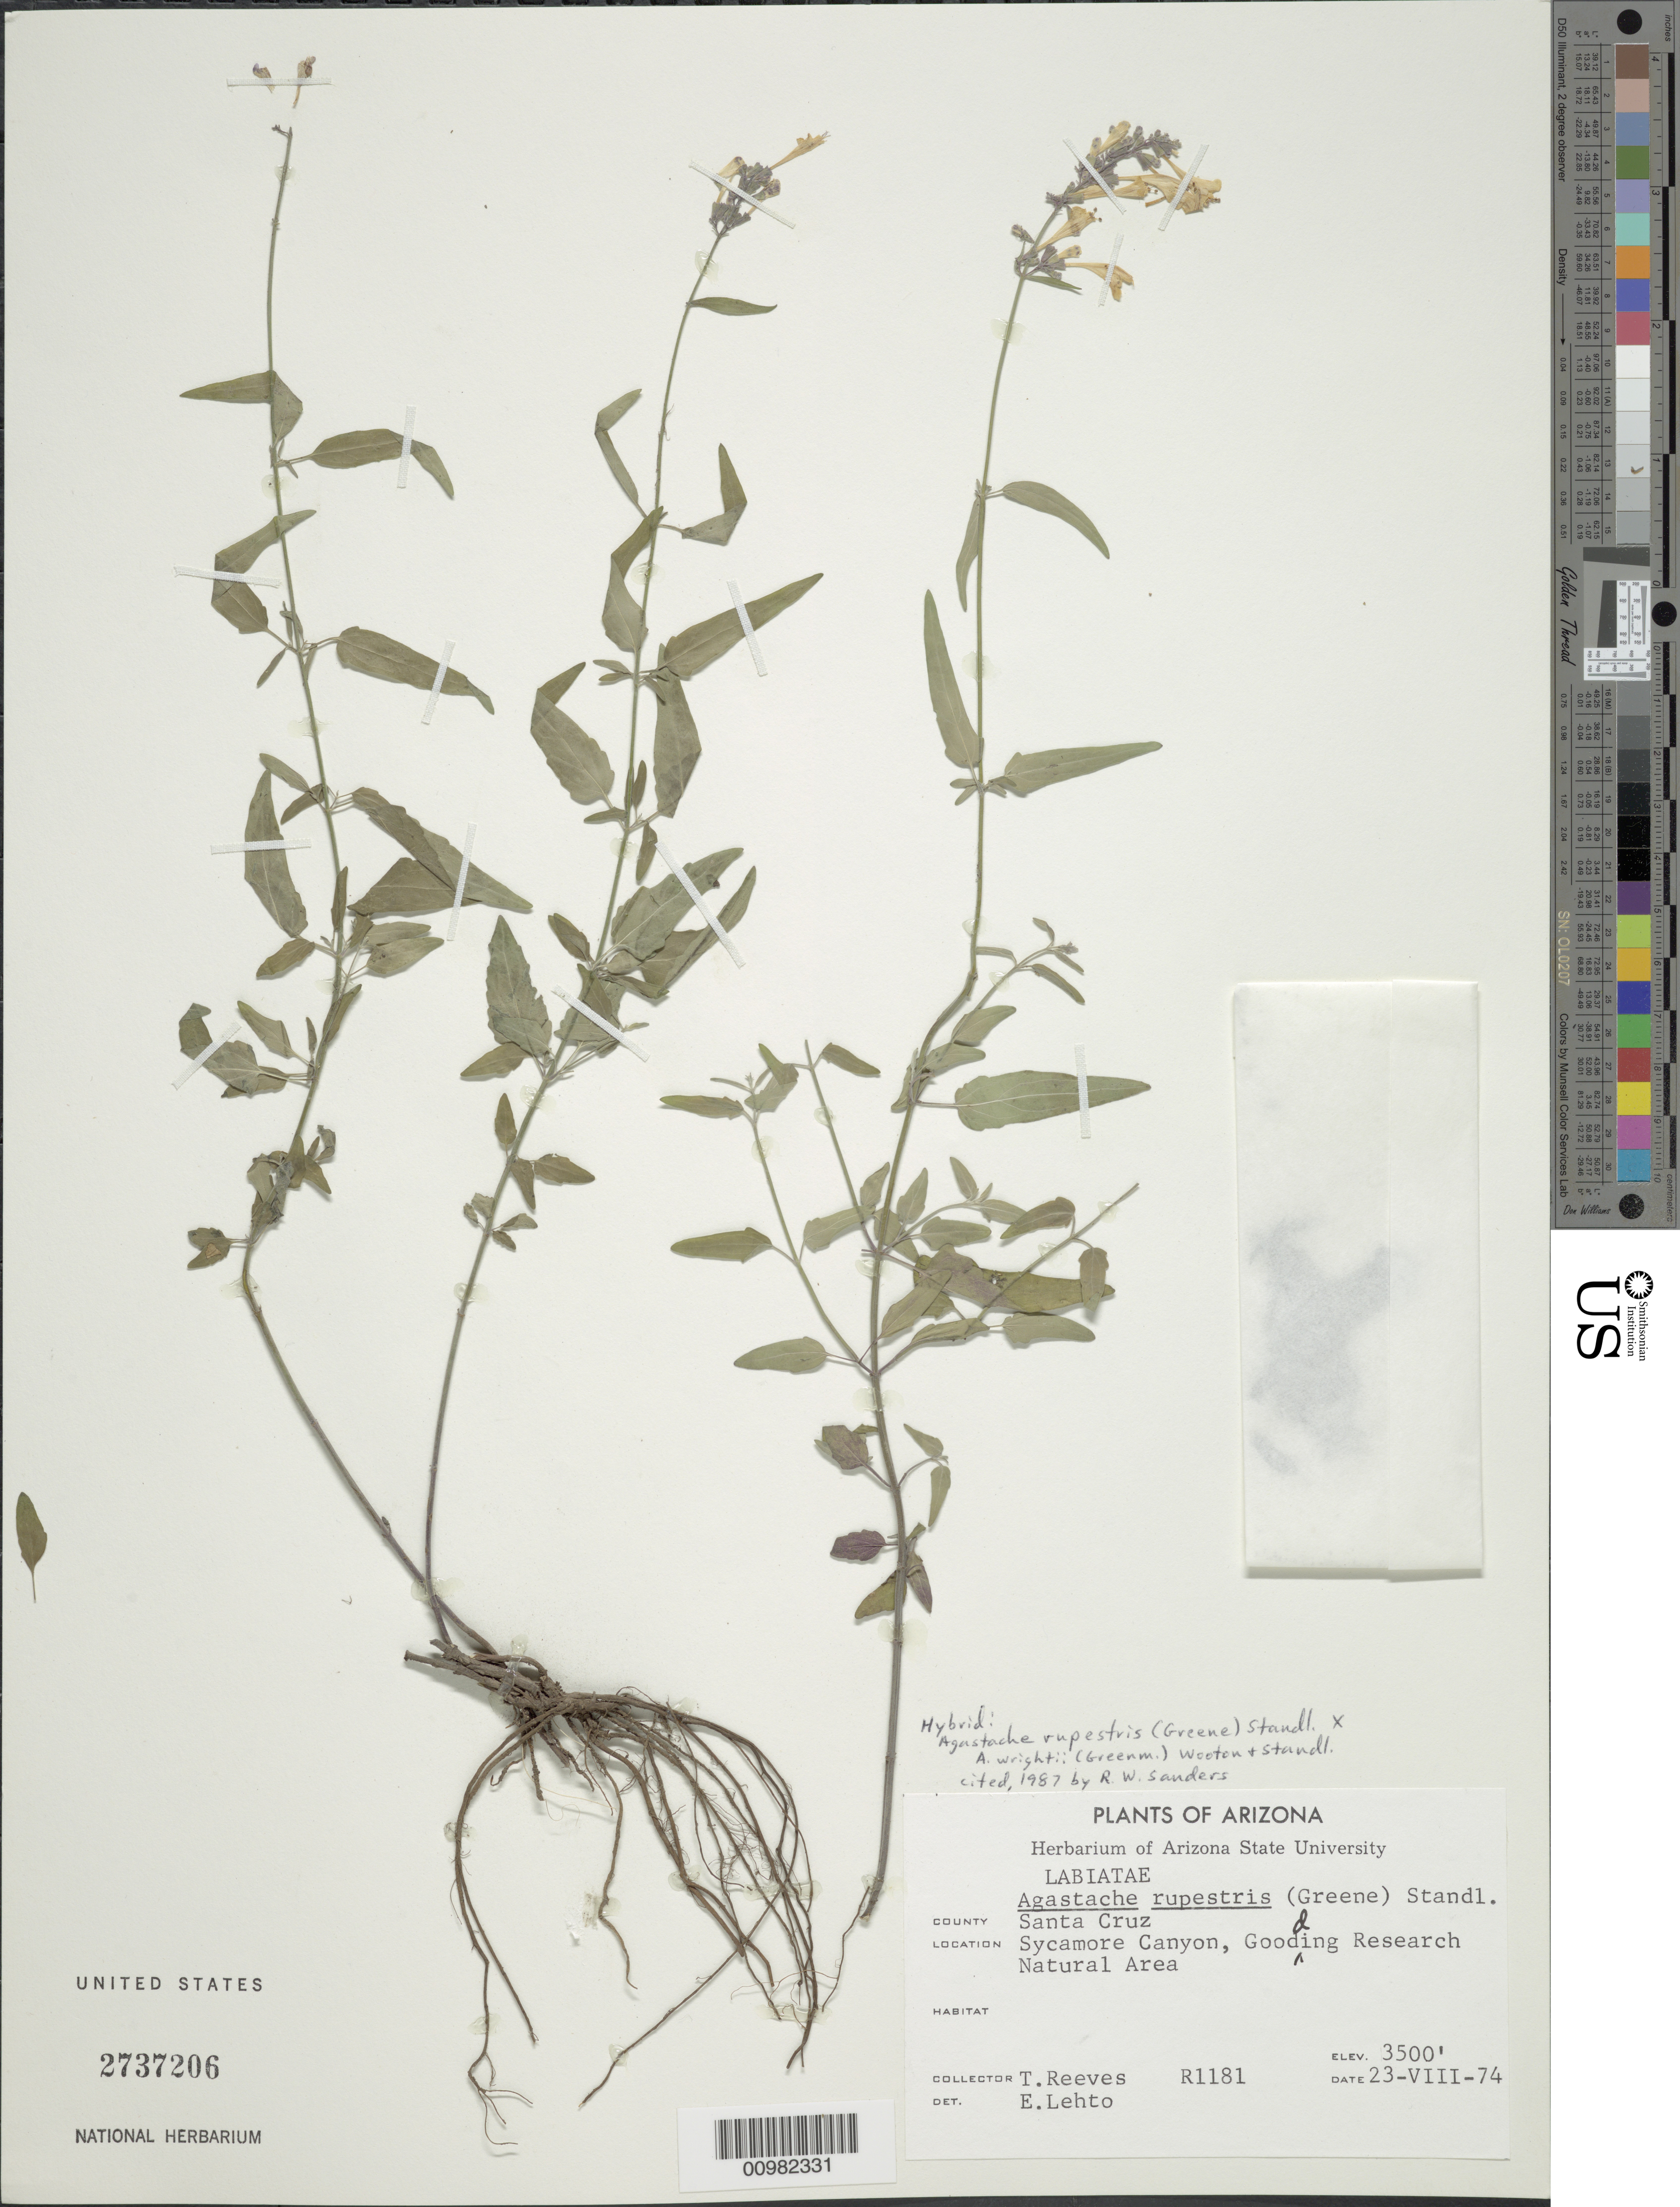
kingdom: Plantae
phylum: Tracheophyta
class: Magnoliopsida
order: Lamiales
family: Lamiaceae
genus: Agastache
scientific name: Agastache rupestris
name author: (Greene) Standl.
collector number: R1181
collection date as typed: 23 Aug 1974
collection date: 1974-08-23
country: United States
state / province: Arizona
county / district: Santa Cruz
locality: Sycamore Canyon; Gooding Research Natural Area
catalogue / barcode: US 2737206